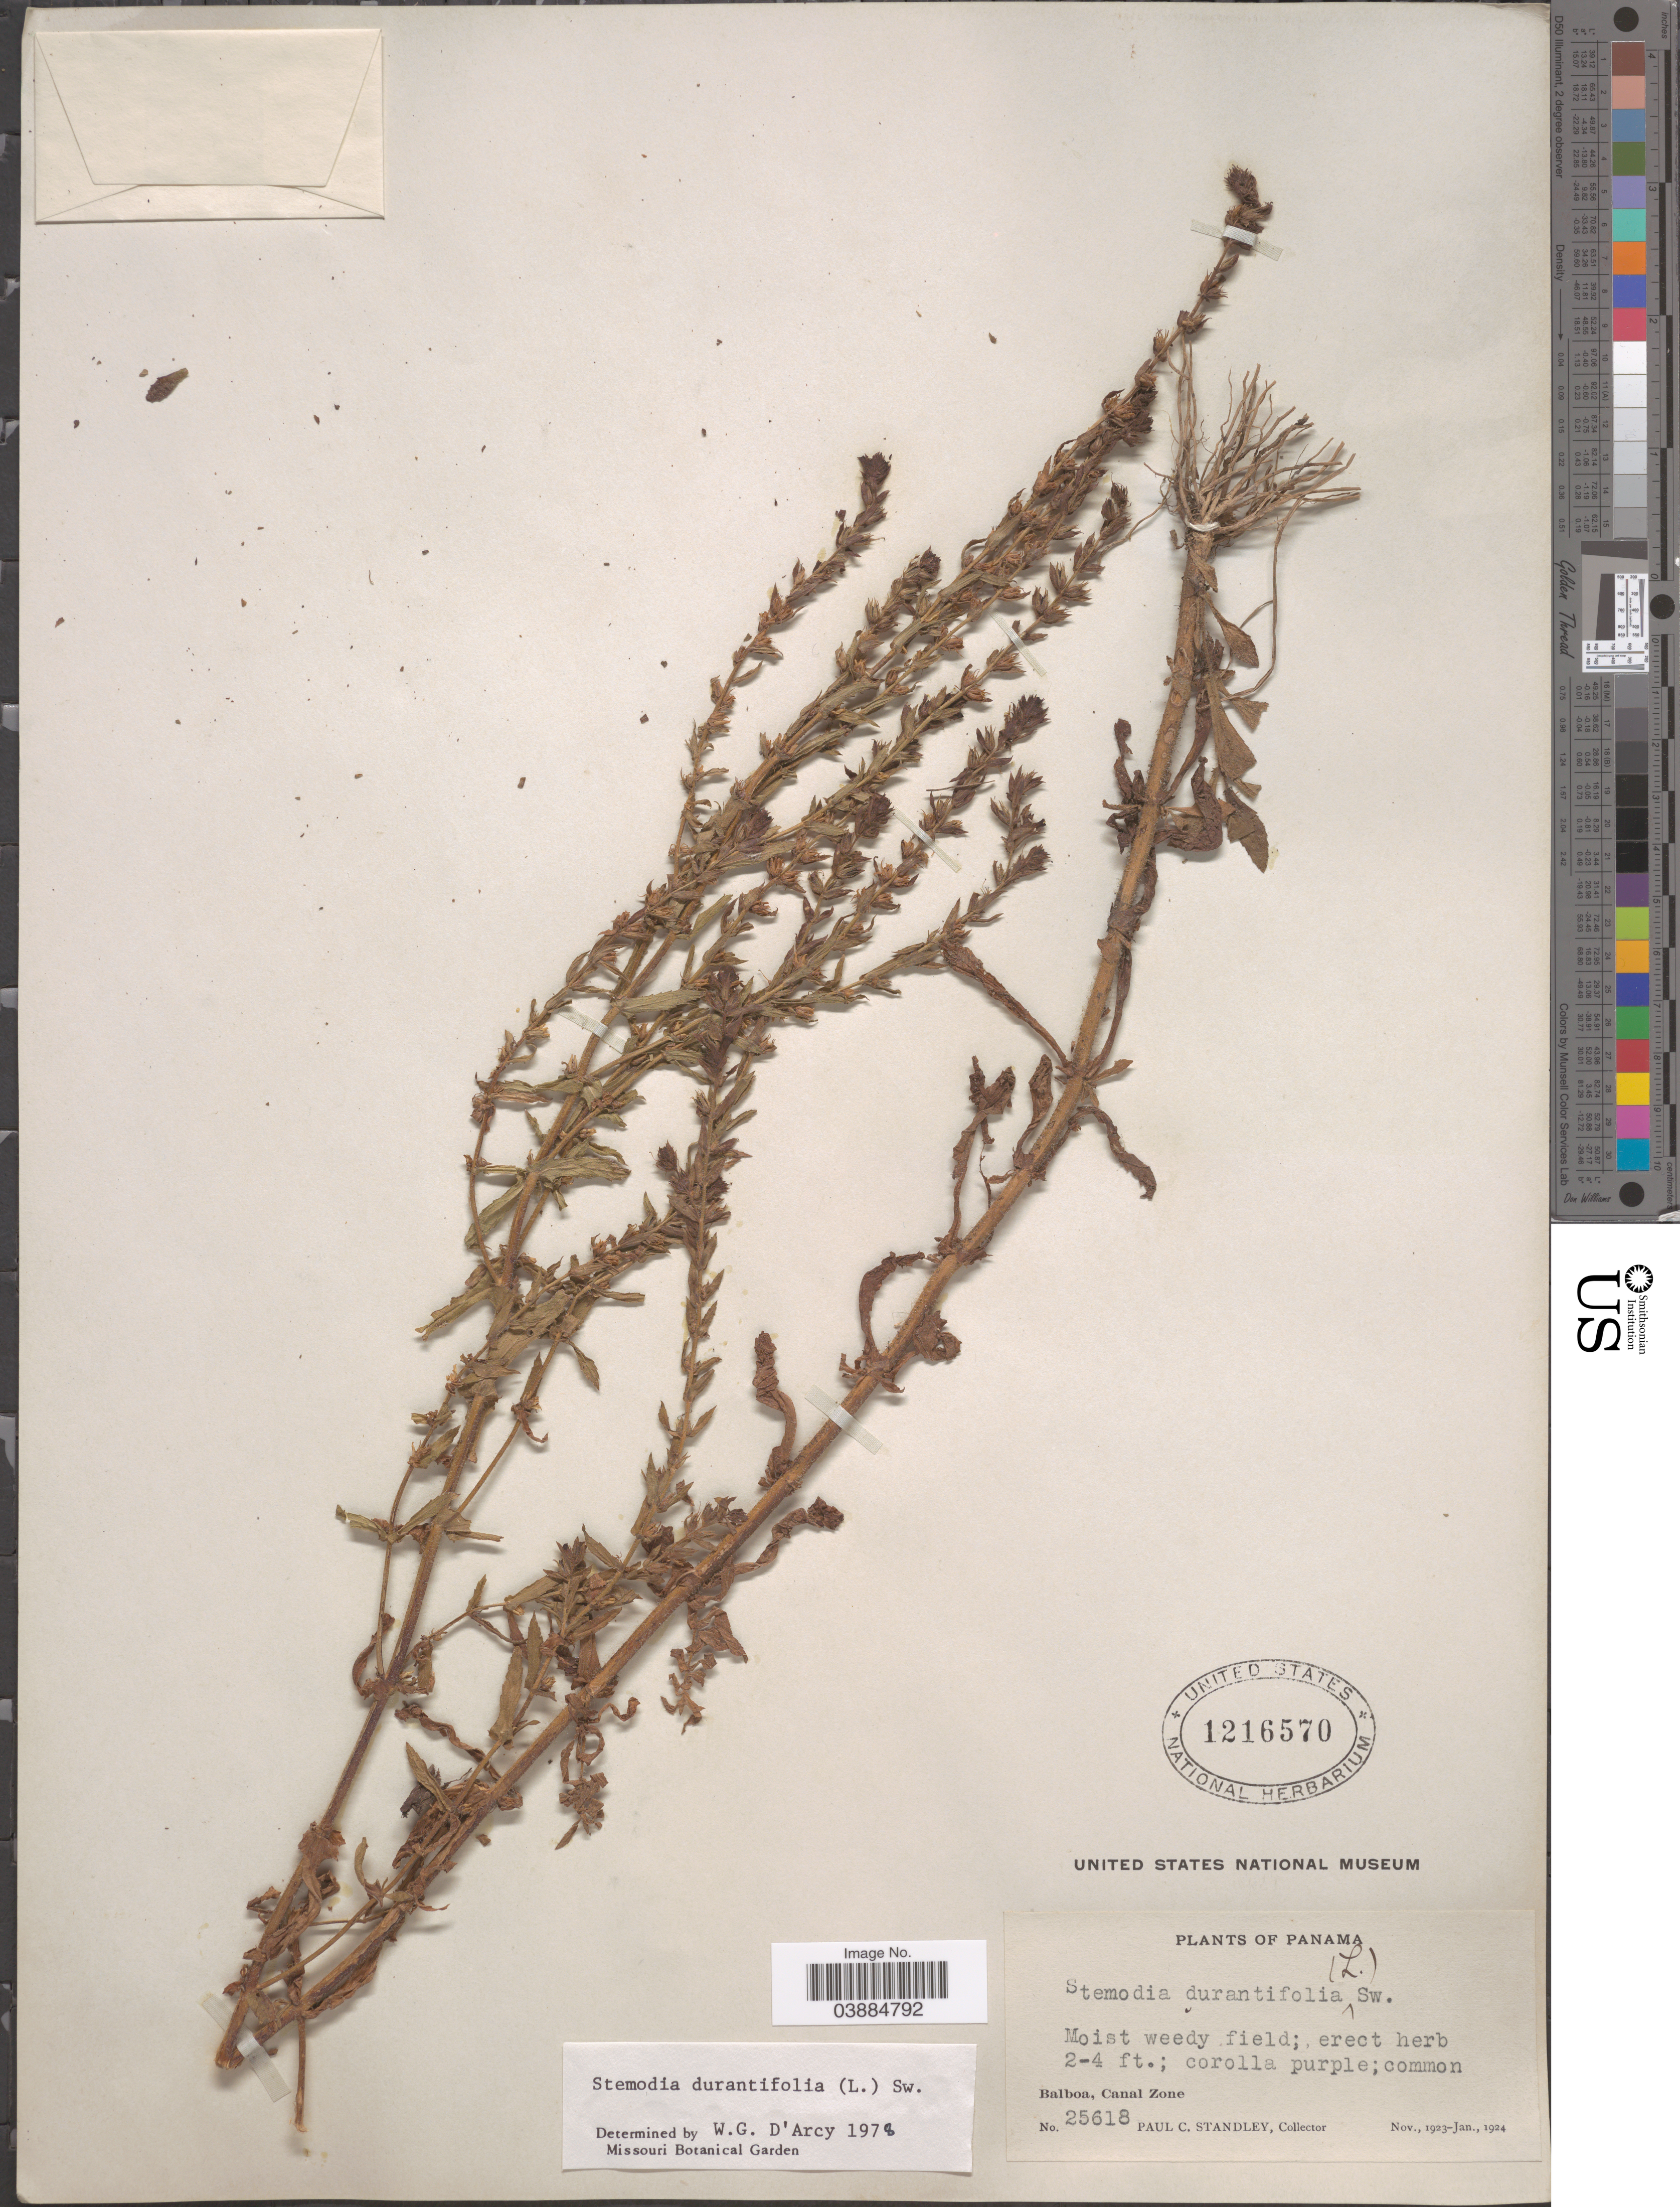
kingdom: Plantae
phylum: Tracheophyta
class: Magnoliopsida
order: Lamiales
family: Plantaginaceae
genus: Stemodia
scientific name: Stemodia durantifolia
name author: (L.) Sw.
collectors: P. C. Standley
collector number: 25618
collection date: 1923-11/1924-01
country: Panama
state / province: Colón / Panamá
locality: Balboa, Canal Zone.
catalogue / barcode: US 1216570